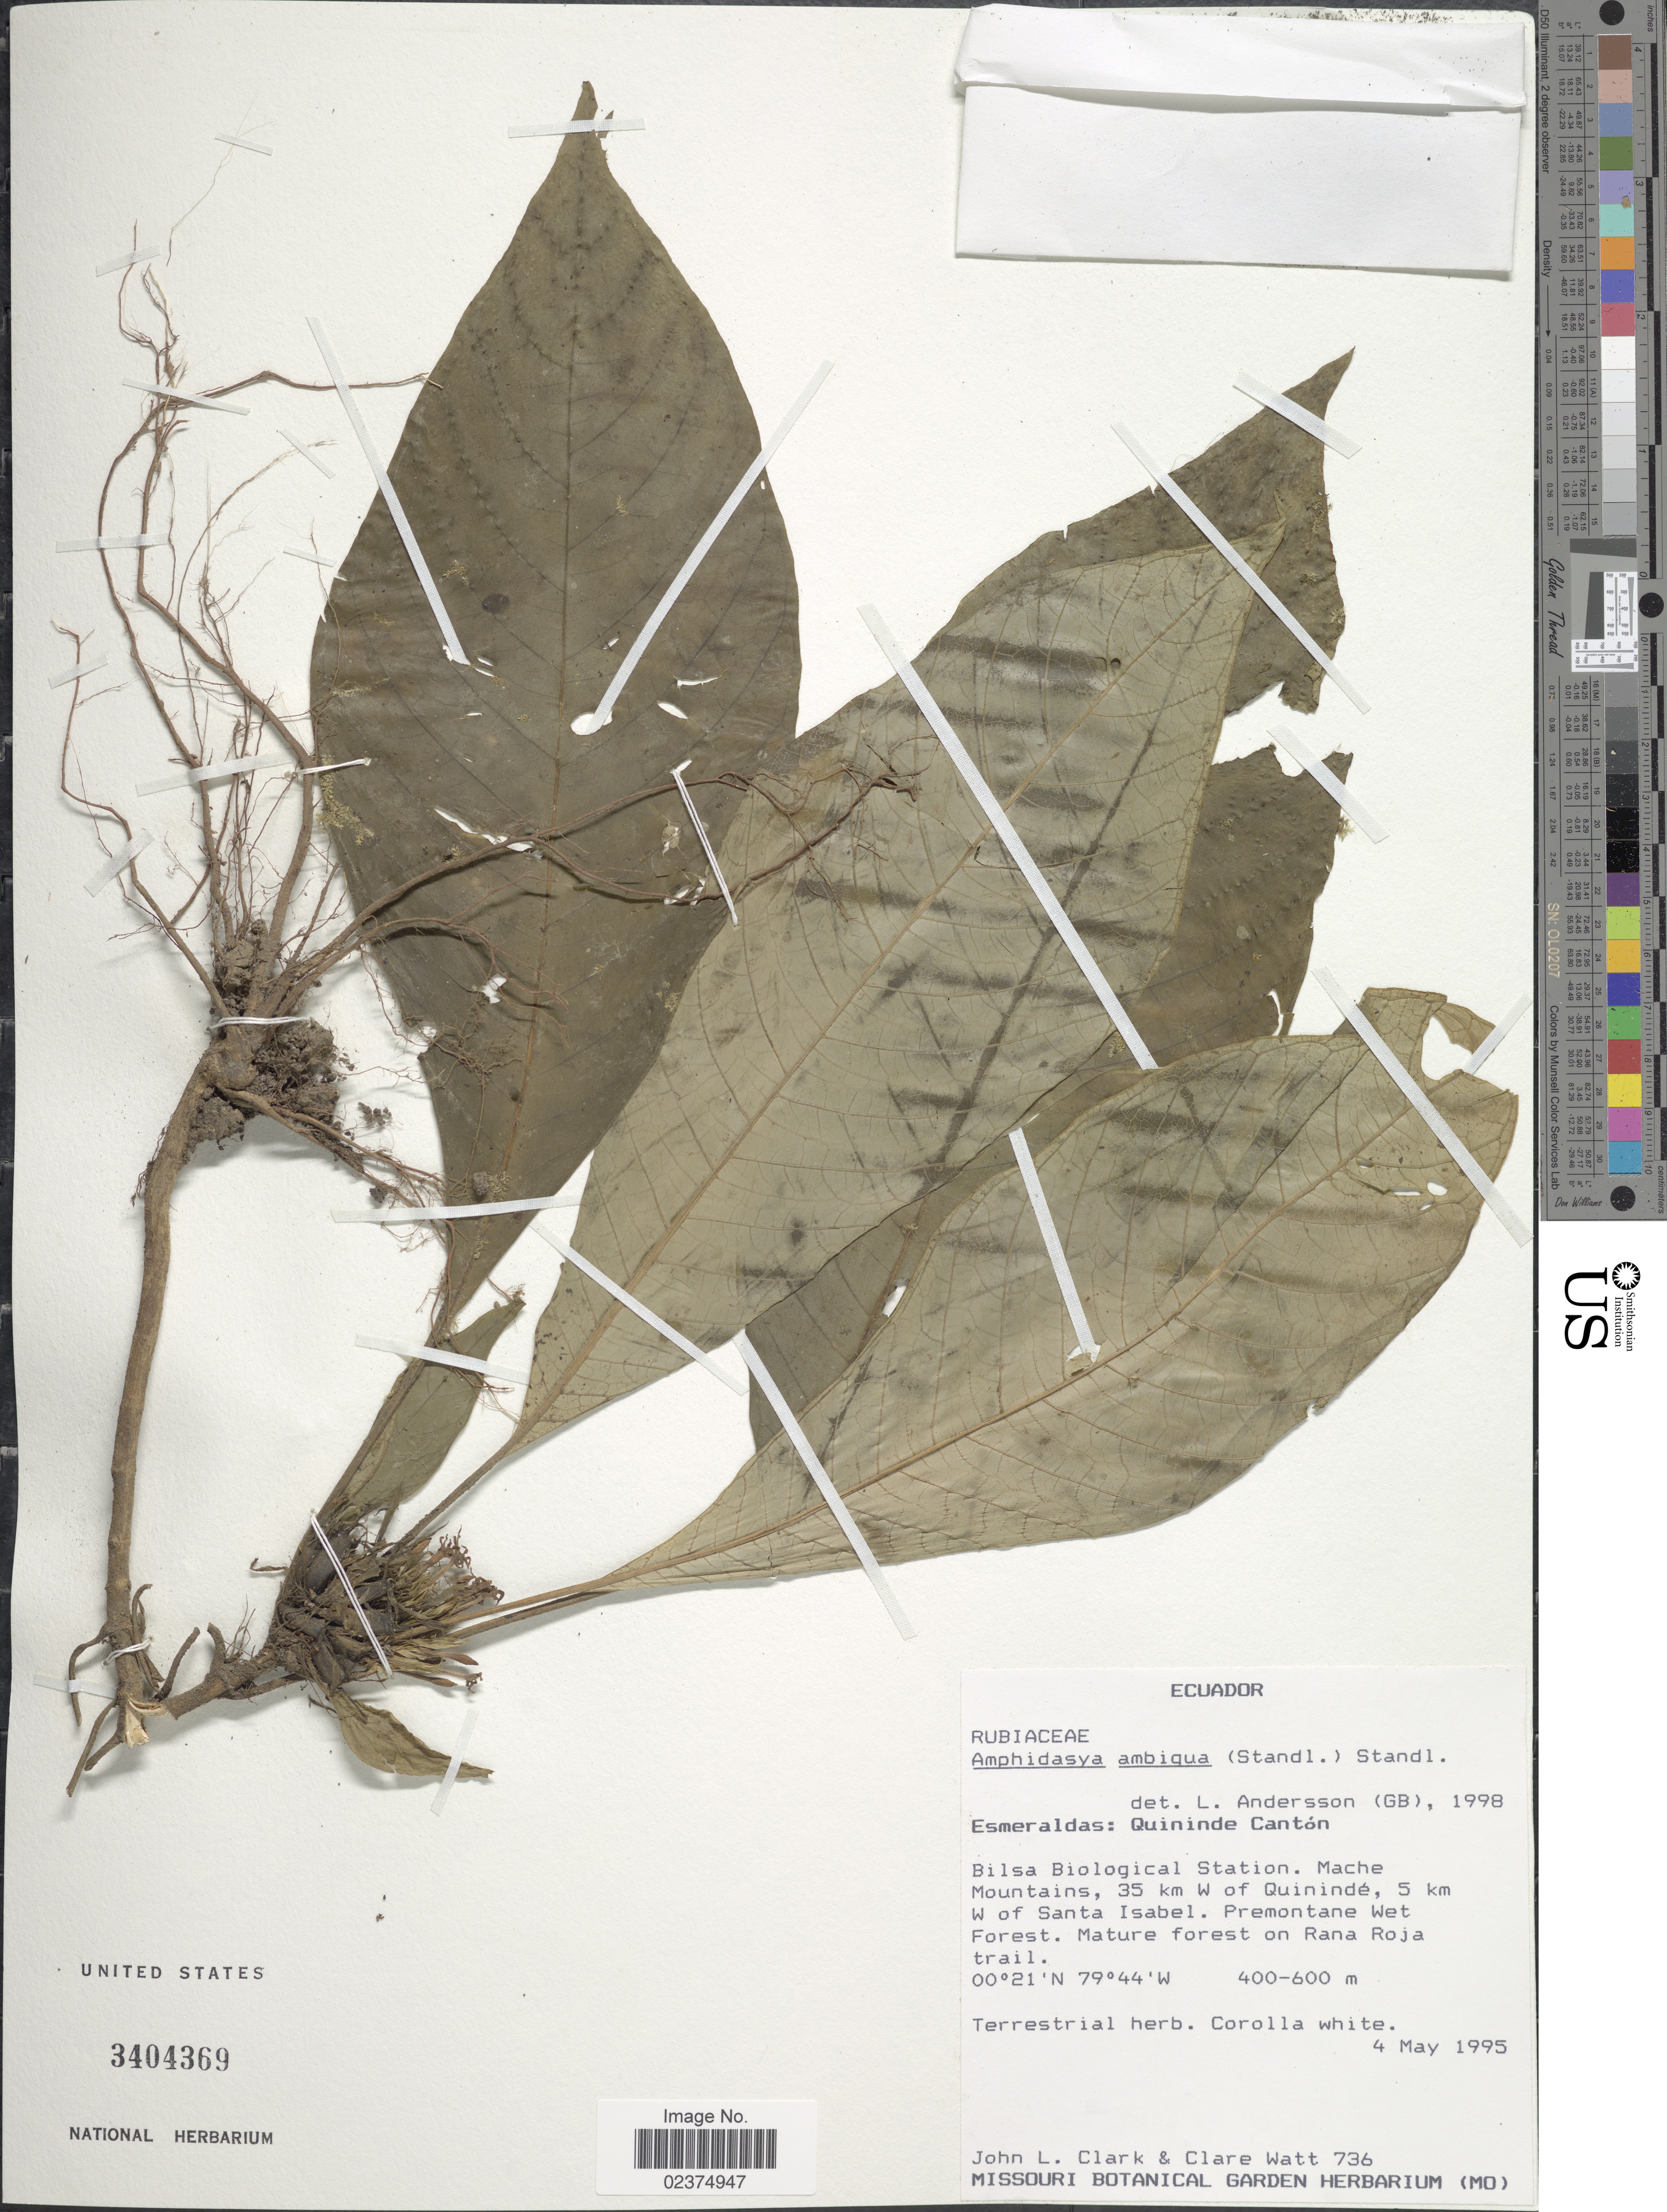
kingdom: Plantae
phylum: Tracheophyta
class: Magnoliopsida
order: Gentianales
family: Rubiaceae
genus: Amphidasya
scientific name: Amphidasya ambigua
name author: Standl.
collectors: J. L. Clark & C. Watt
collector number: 736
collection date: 1995-05-04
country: Ecuador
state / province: Esmeraldas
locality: Quininde Canton. Bilsa Biological Station. Mache Mountains, 35 km W of Quininde, 5 km W of Santa Isabel. Mature forest on Rana Roja trail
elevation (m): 400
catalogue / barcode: US 3404369